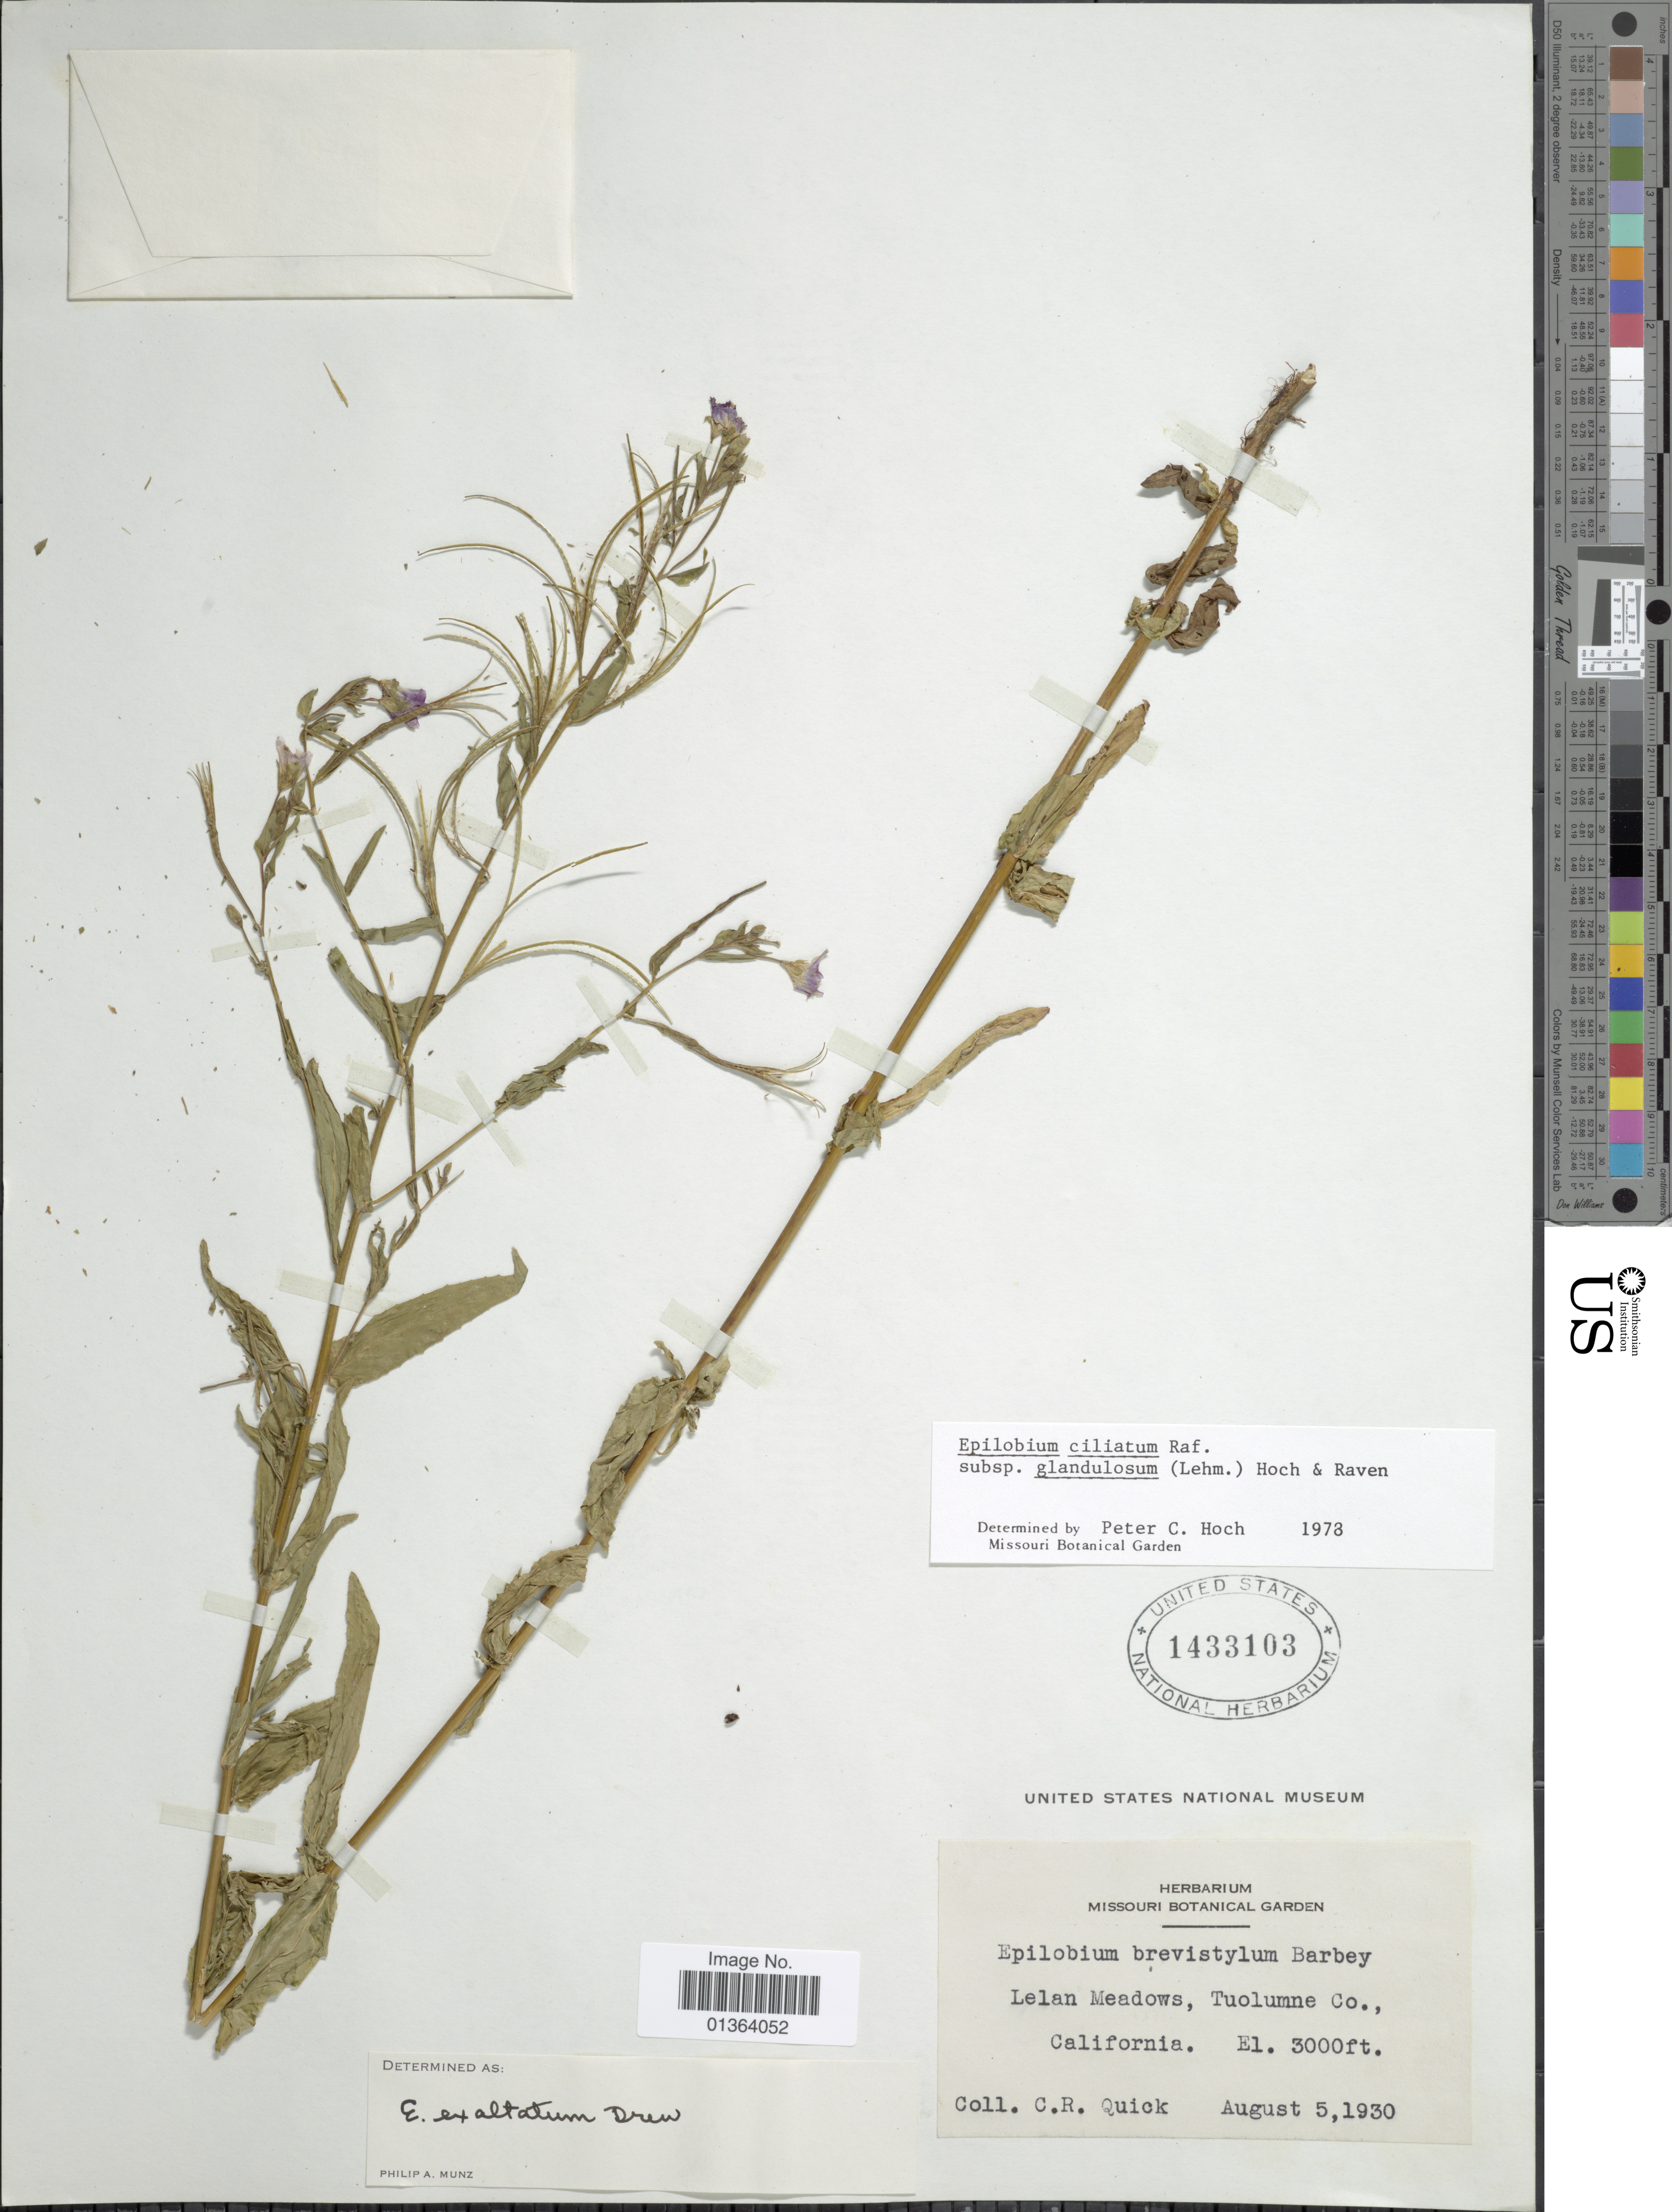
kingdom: Plantae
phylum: Tracheophyta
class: Magnoliopsida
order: Myrtales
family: Onagraceae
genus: Epilobium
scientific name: Epilobium ciliatum subsp. glandulosum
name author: (Lehm.) Hoch & P.H. Raven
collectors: C. Quick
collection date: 1930-08-05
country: United States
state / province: California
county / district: Tuolumne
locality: Lelan Meadows, Tuolumne Co.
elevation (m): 914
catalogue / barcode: US 1433103